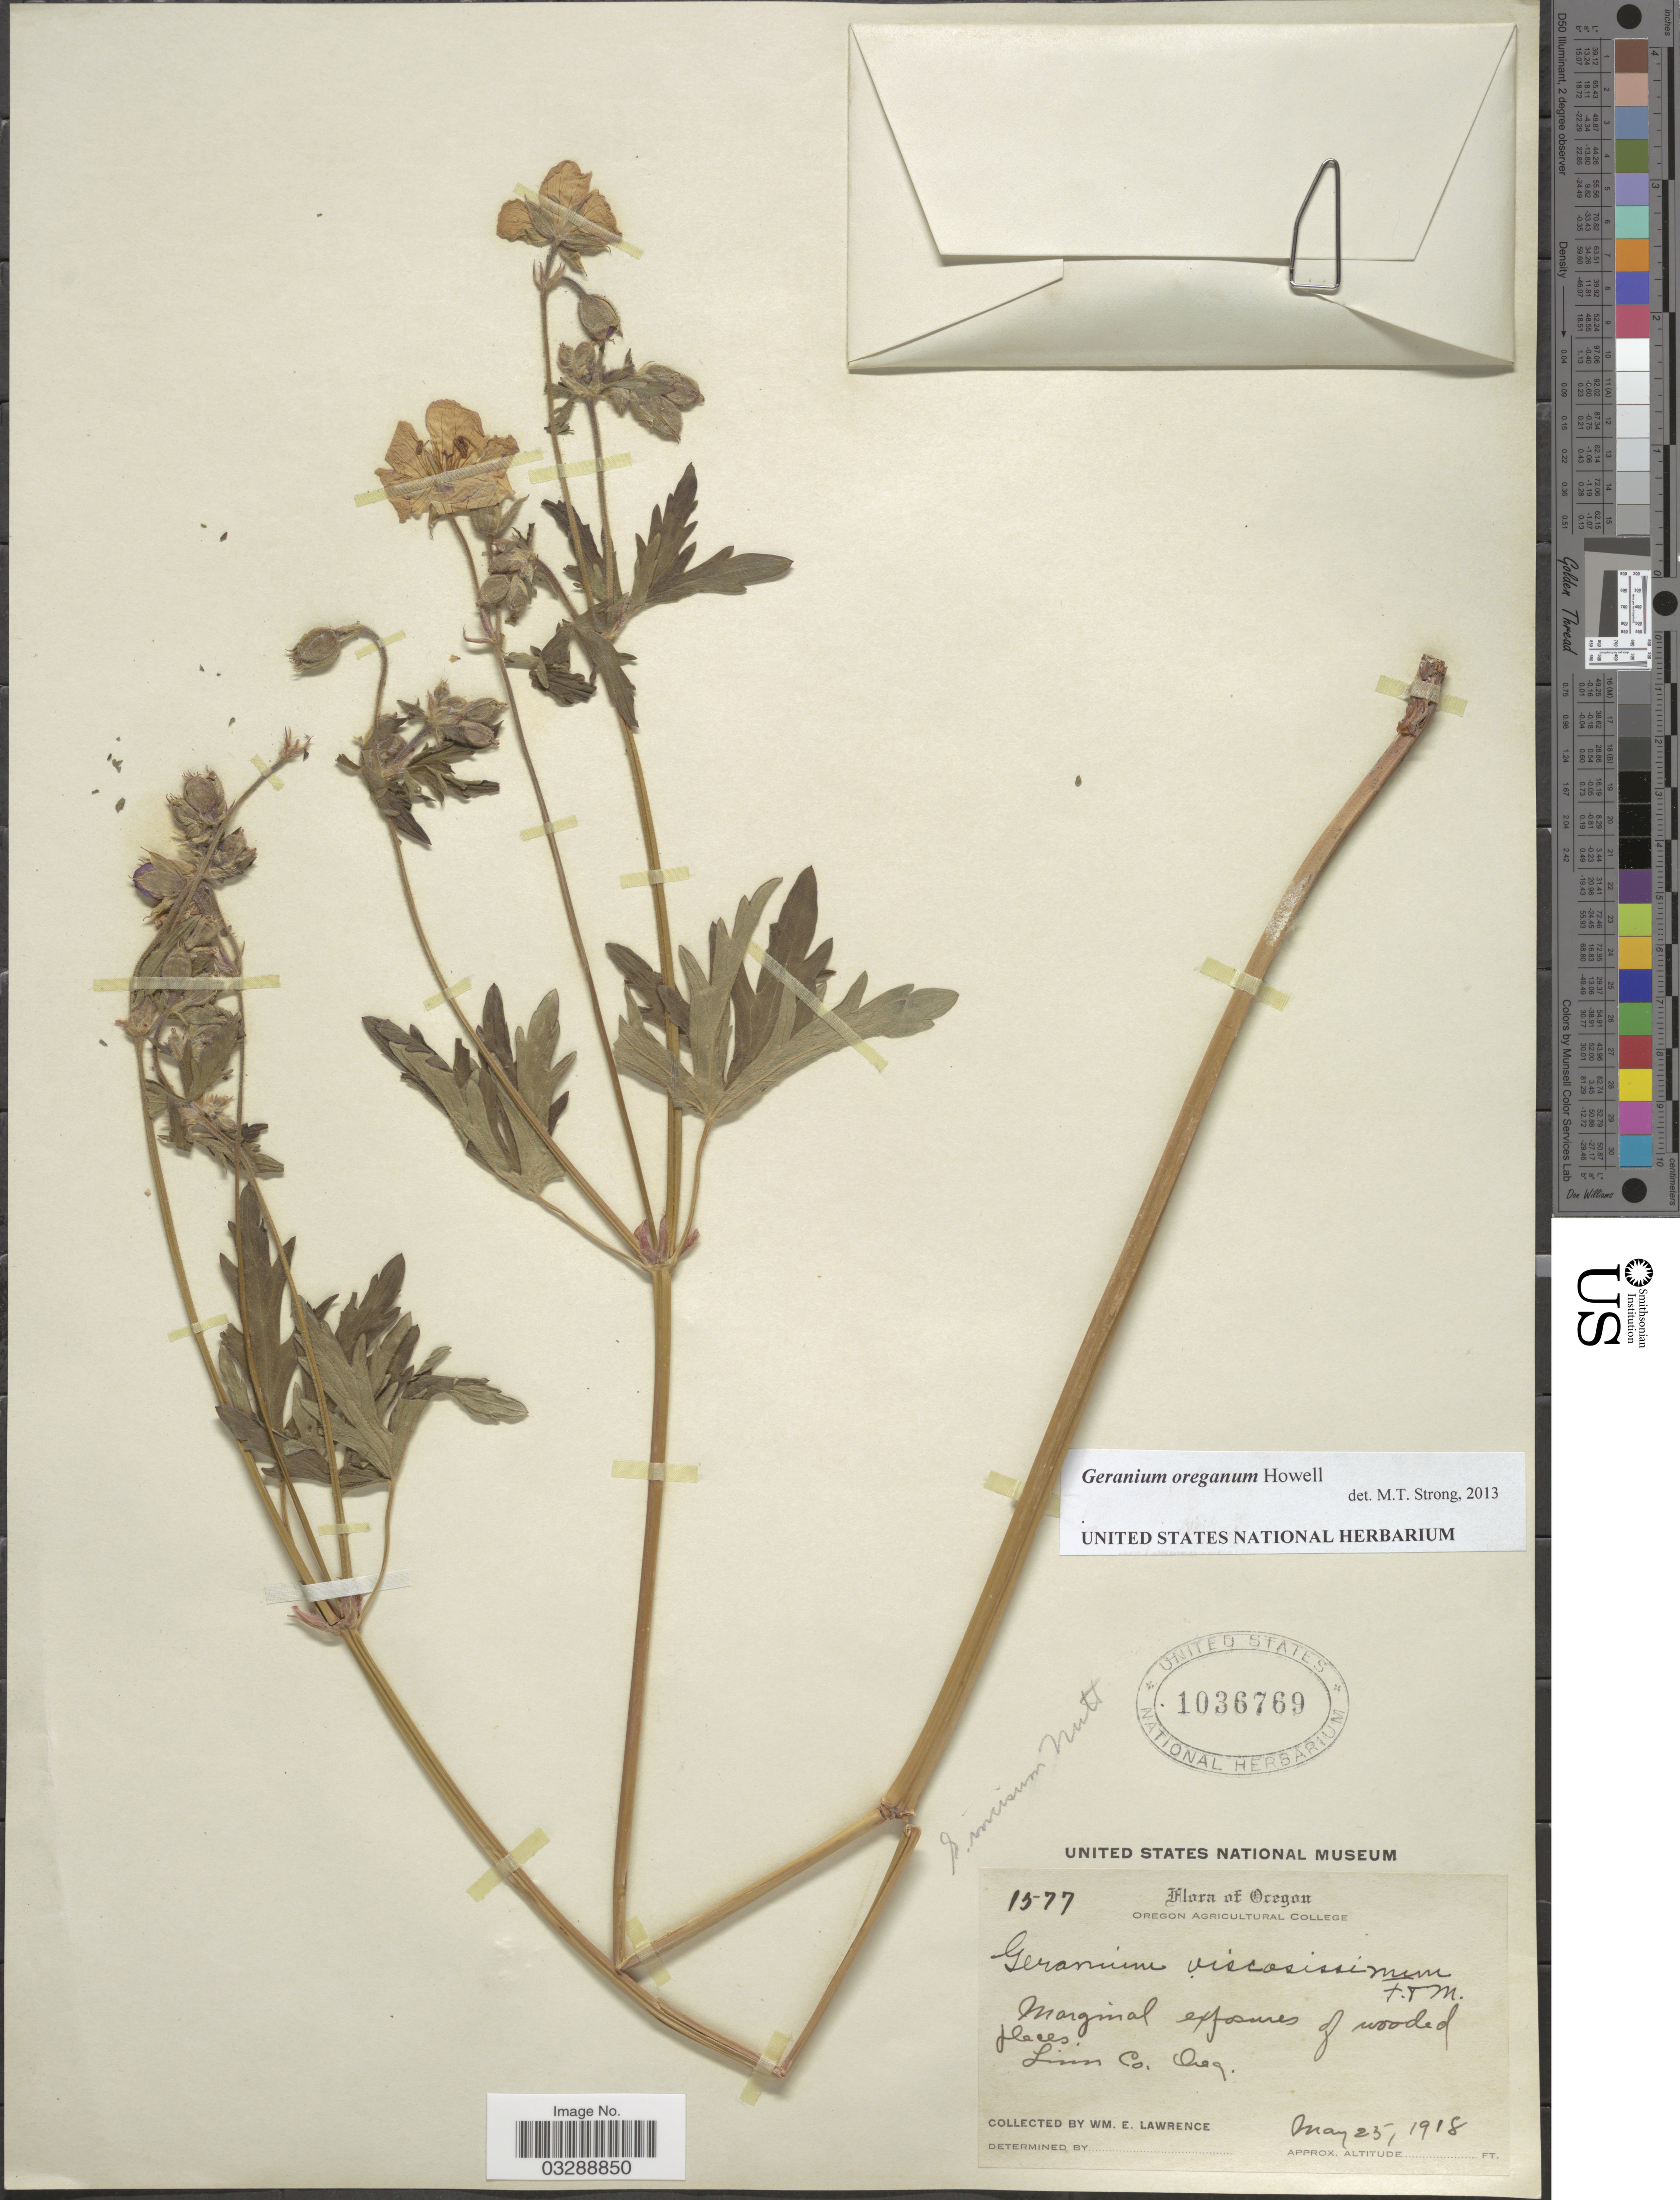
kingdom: Plantae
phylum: Tracheophyta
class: Magnoliopsida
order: Geraniales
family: Geraniaceae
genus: Geranium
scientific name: Geranium oreganum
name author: Howell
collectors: W. Lawrence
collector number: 1577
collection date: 1918-05-25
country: United States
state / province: Oregon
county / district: Linn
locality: Linn Co.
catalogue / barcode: US 1036769